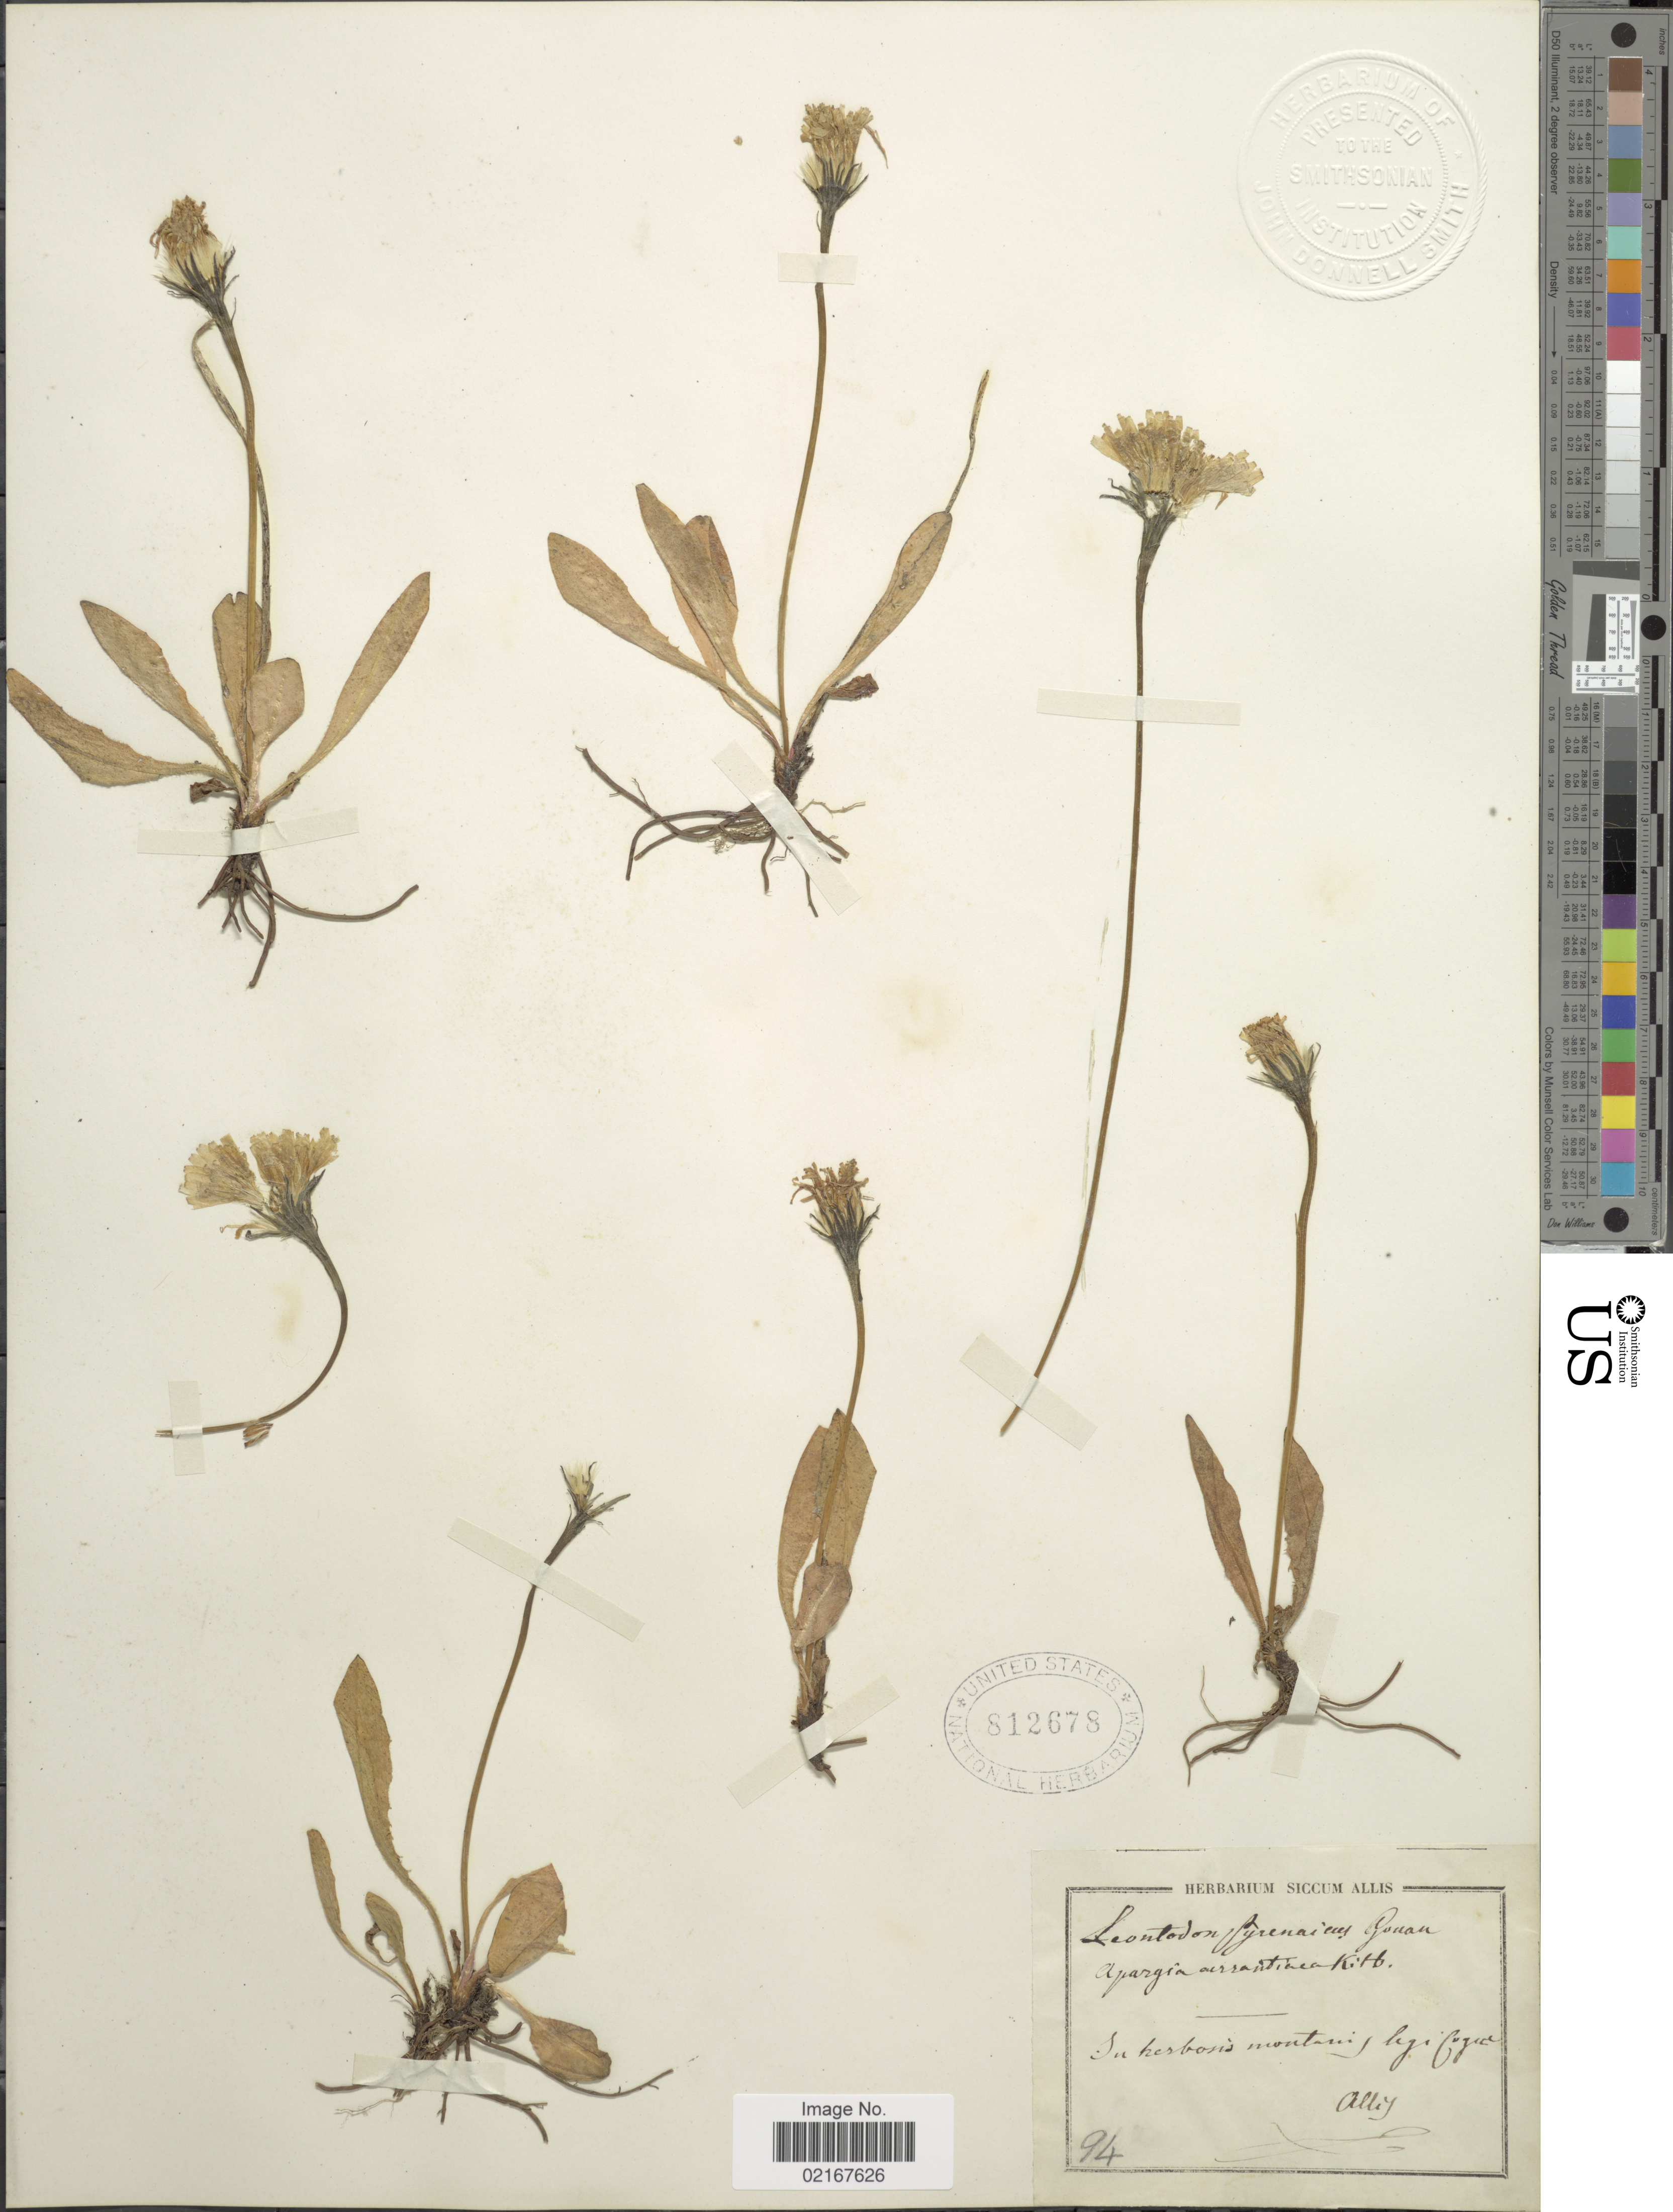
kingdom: Plantae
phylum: Tracheophyta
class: Magnoliopsida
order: Asterales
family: Asteraceae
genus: Scorzoneroides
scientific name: Scorzoneroides pyrenaica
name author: (Gouan) Holub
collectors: Allis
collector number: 94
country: France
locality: Montani legi Cogue [interpreted]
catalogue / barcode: US 912678